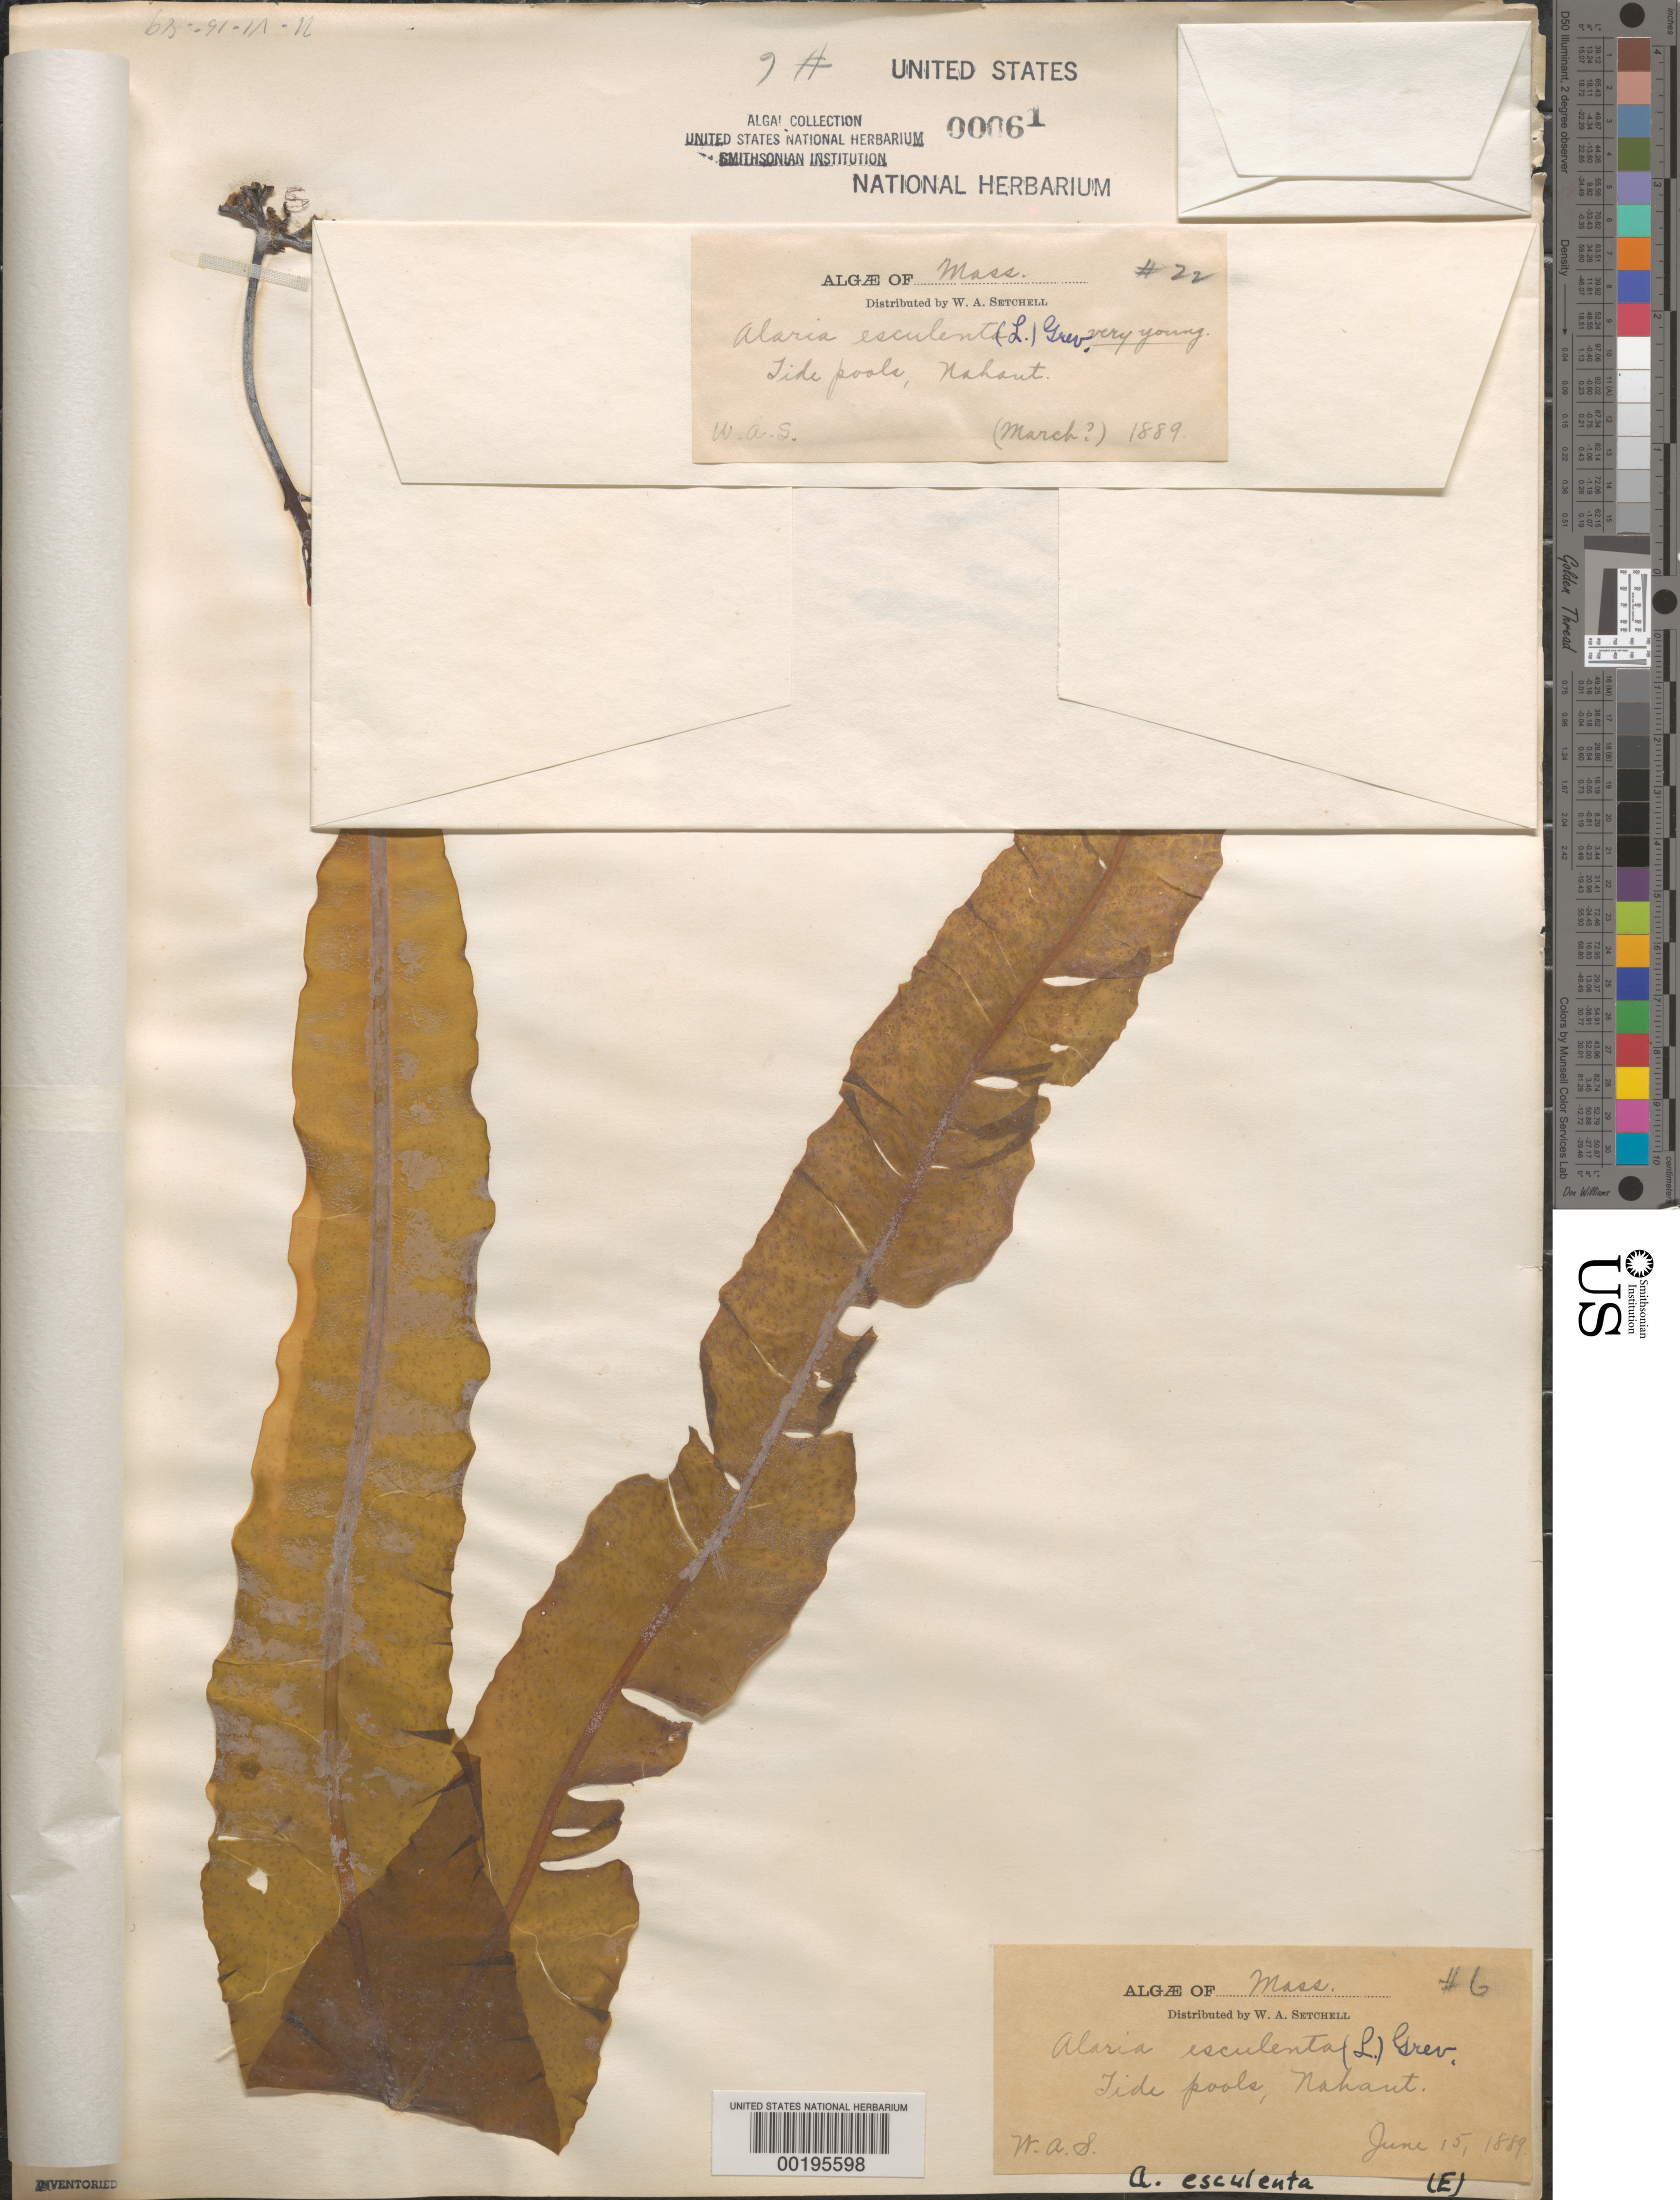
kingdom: Chromista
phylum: Ochrophyta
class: Phaeophyceae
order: Laminariales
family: Alariaceae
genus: Alaria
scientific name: Alaria esculenta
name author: (L.) Greville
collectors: W. Setchell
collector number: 6 & 22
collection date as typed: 15 Jun 1889 AND -- Mar 1889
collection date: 1889-03,1889-06-15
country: United States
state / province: Massachusetts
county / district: Essex County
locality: Nahant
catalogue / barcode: US 61